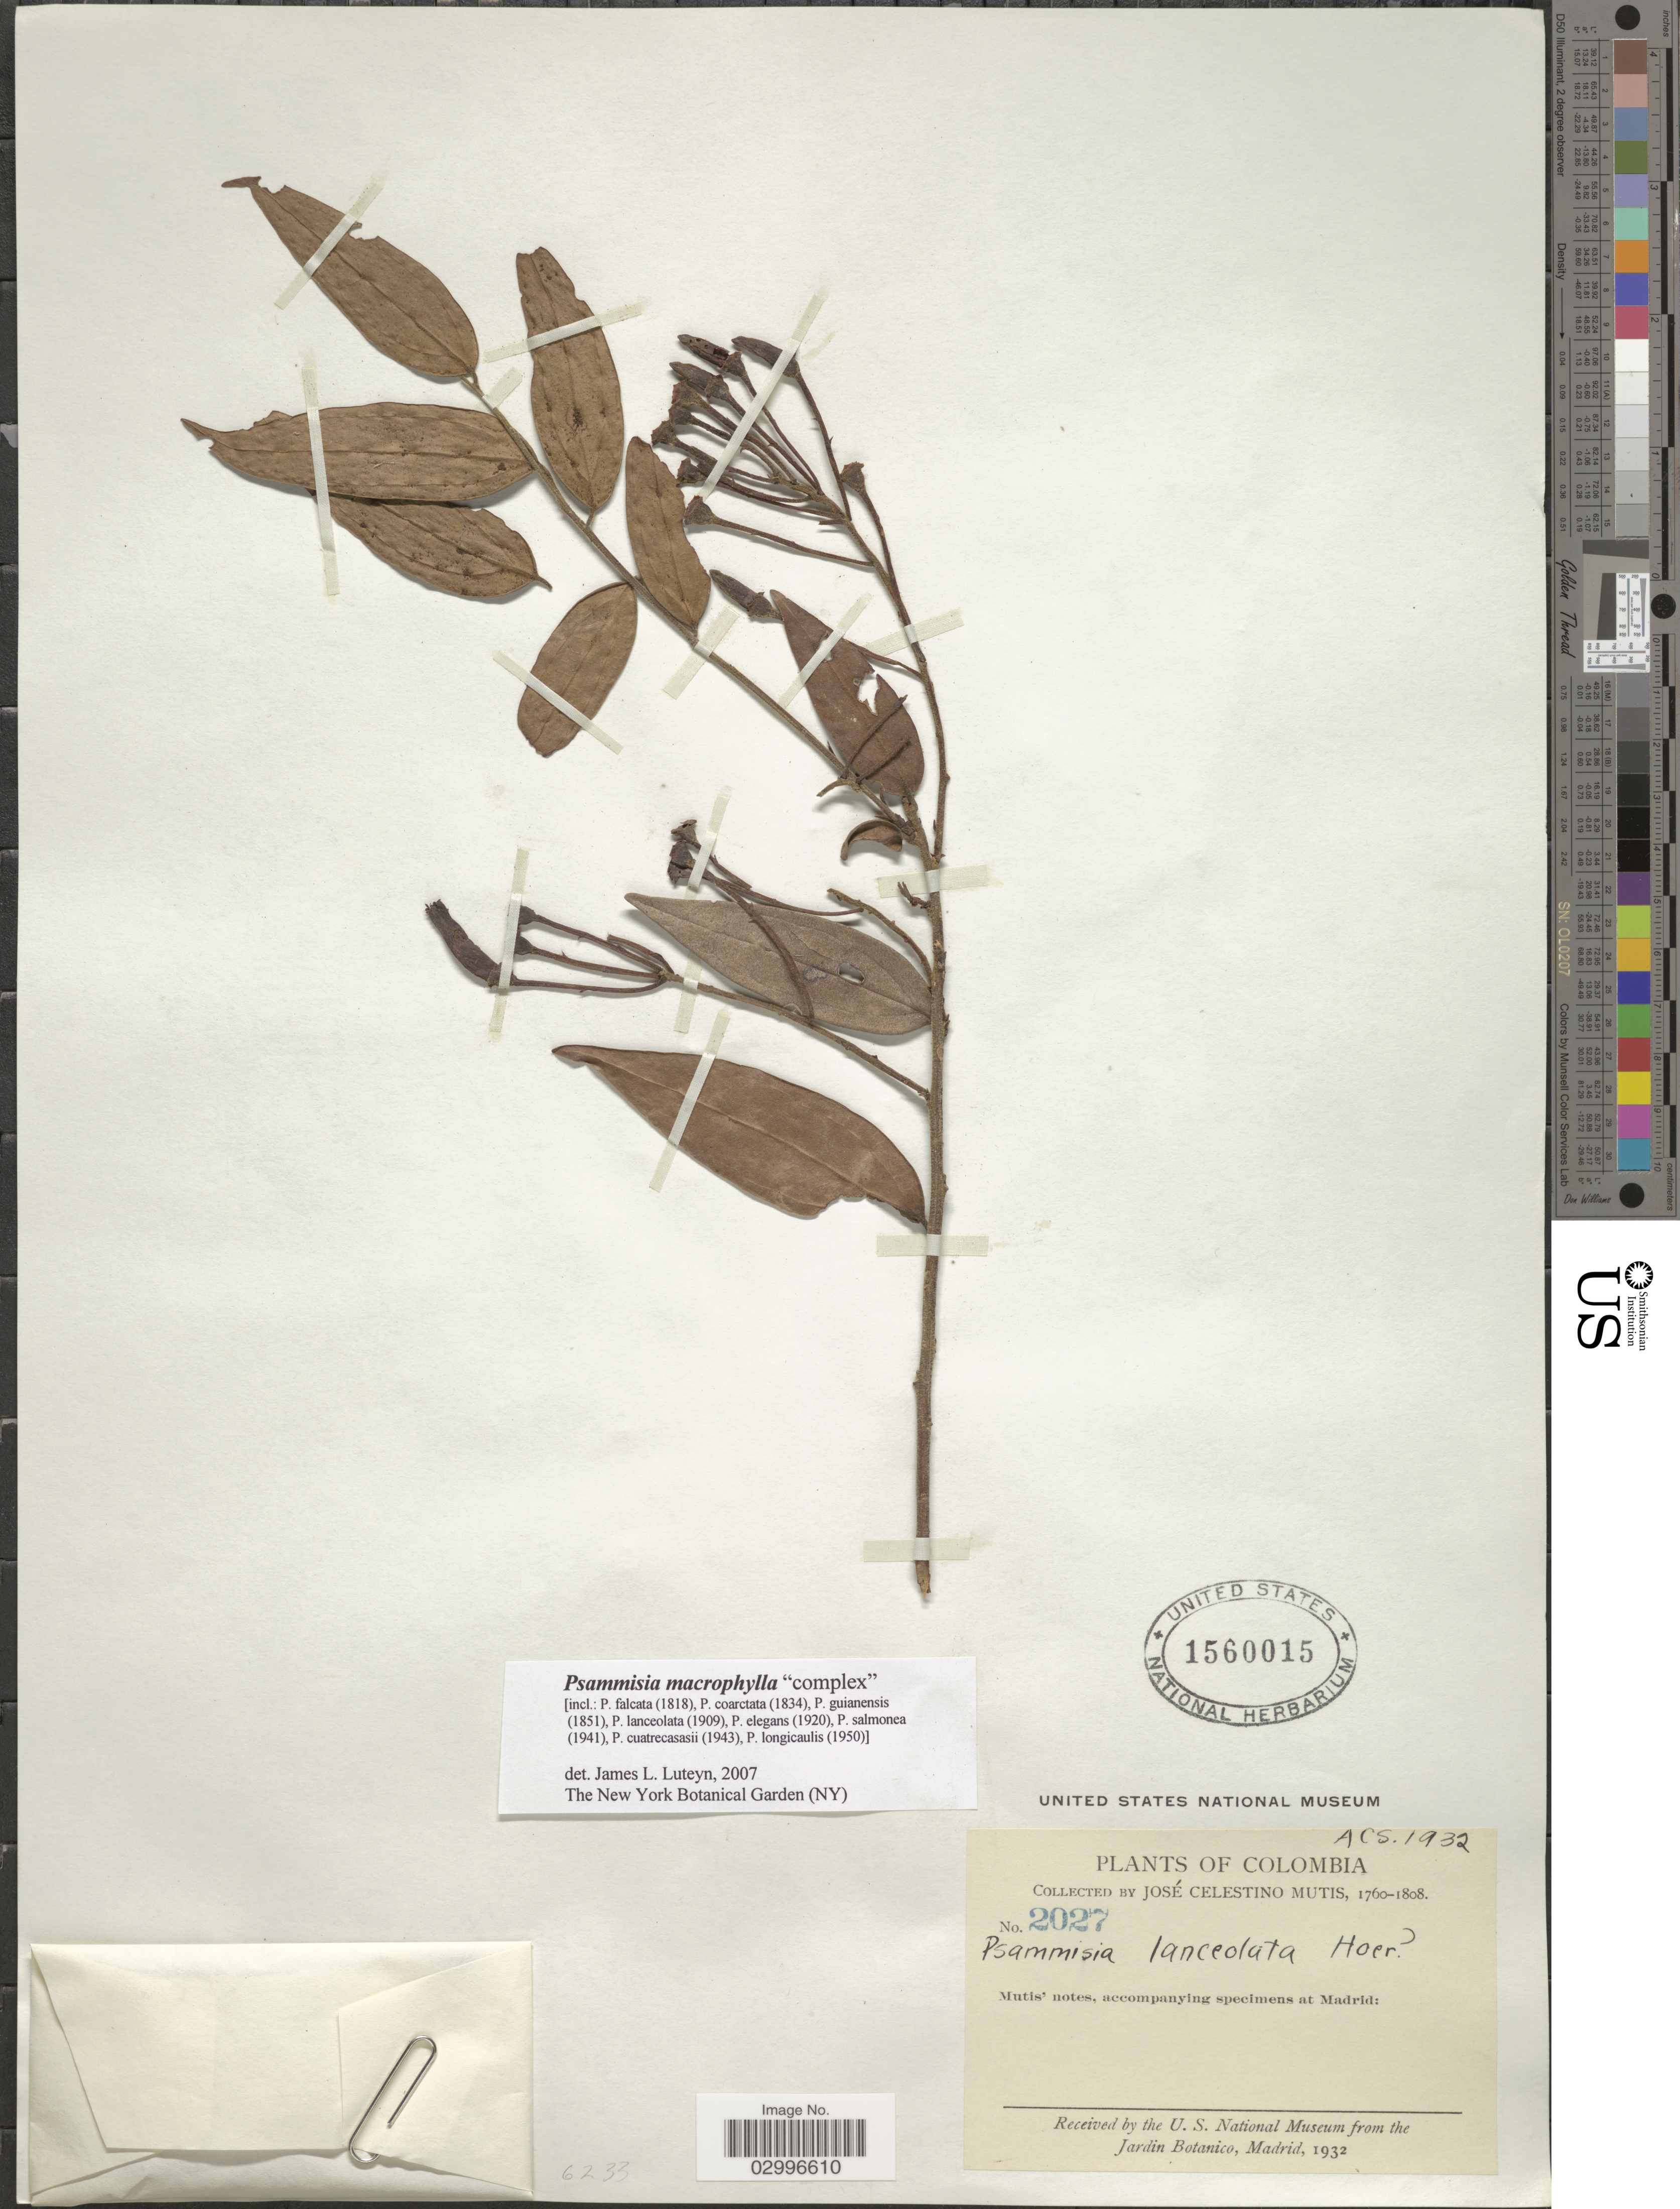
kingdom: Plantae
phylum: Tracheophyta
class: Magnoliopsida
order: Ericales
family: Ericaceae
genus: Psammisia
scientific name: Psammisia macrophylla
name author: (Kunth) Klotzsch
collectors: J. C. B. Mutis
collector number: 2027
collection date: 1760/1808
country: Colombia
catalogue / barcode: US 1560015